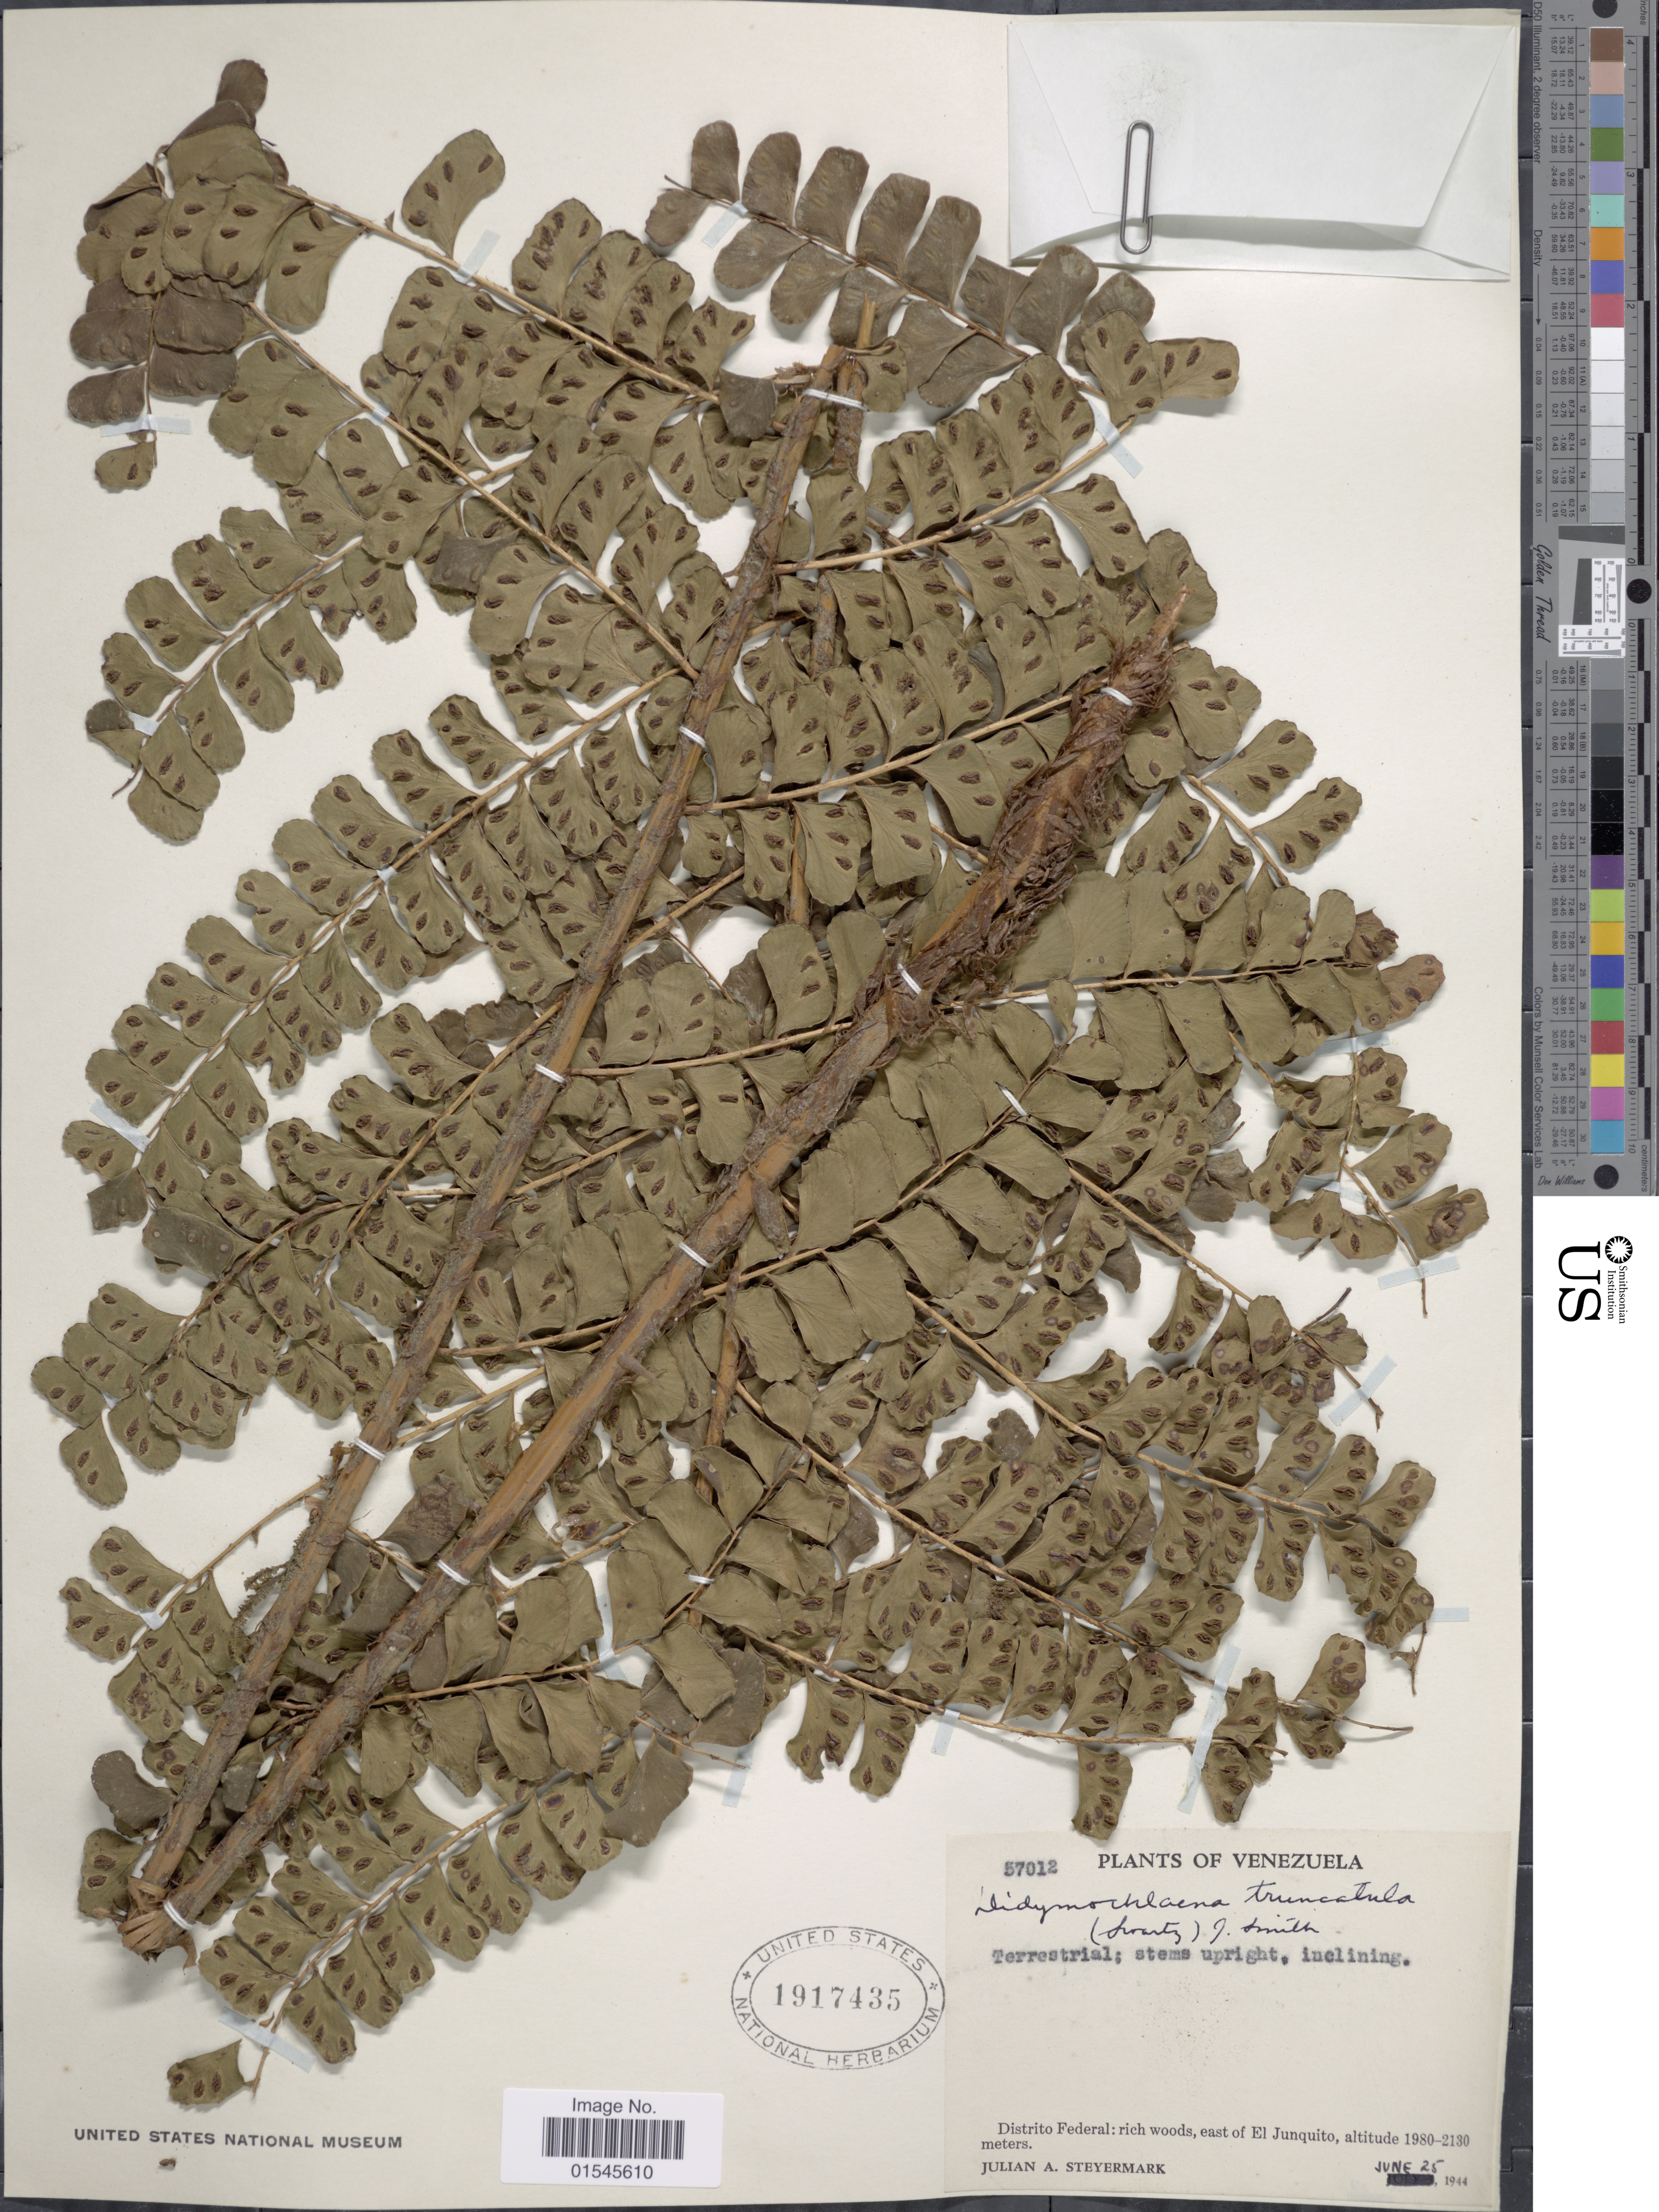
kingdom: Plantae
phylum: Tracheophyta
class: Polypodiopsida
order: Polypodiales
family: Didymochlaenaceae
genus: Didymochlaena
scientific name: Didymochlaena truncatula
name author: (Sw.) J. Sm.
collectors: J. Steyermark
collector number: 57012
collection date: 1944-06-25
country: Venezuela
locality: Distrito Federal: rich woods, east of El Junquito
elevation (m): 1980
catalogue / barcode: US 1917435